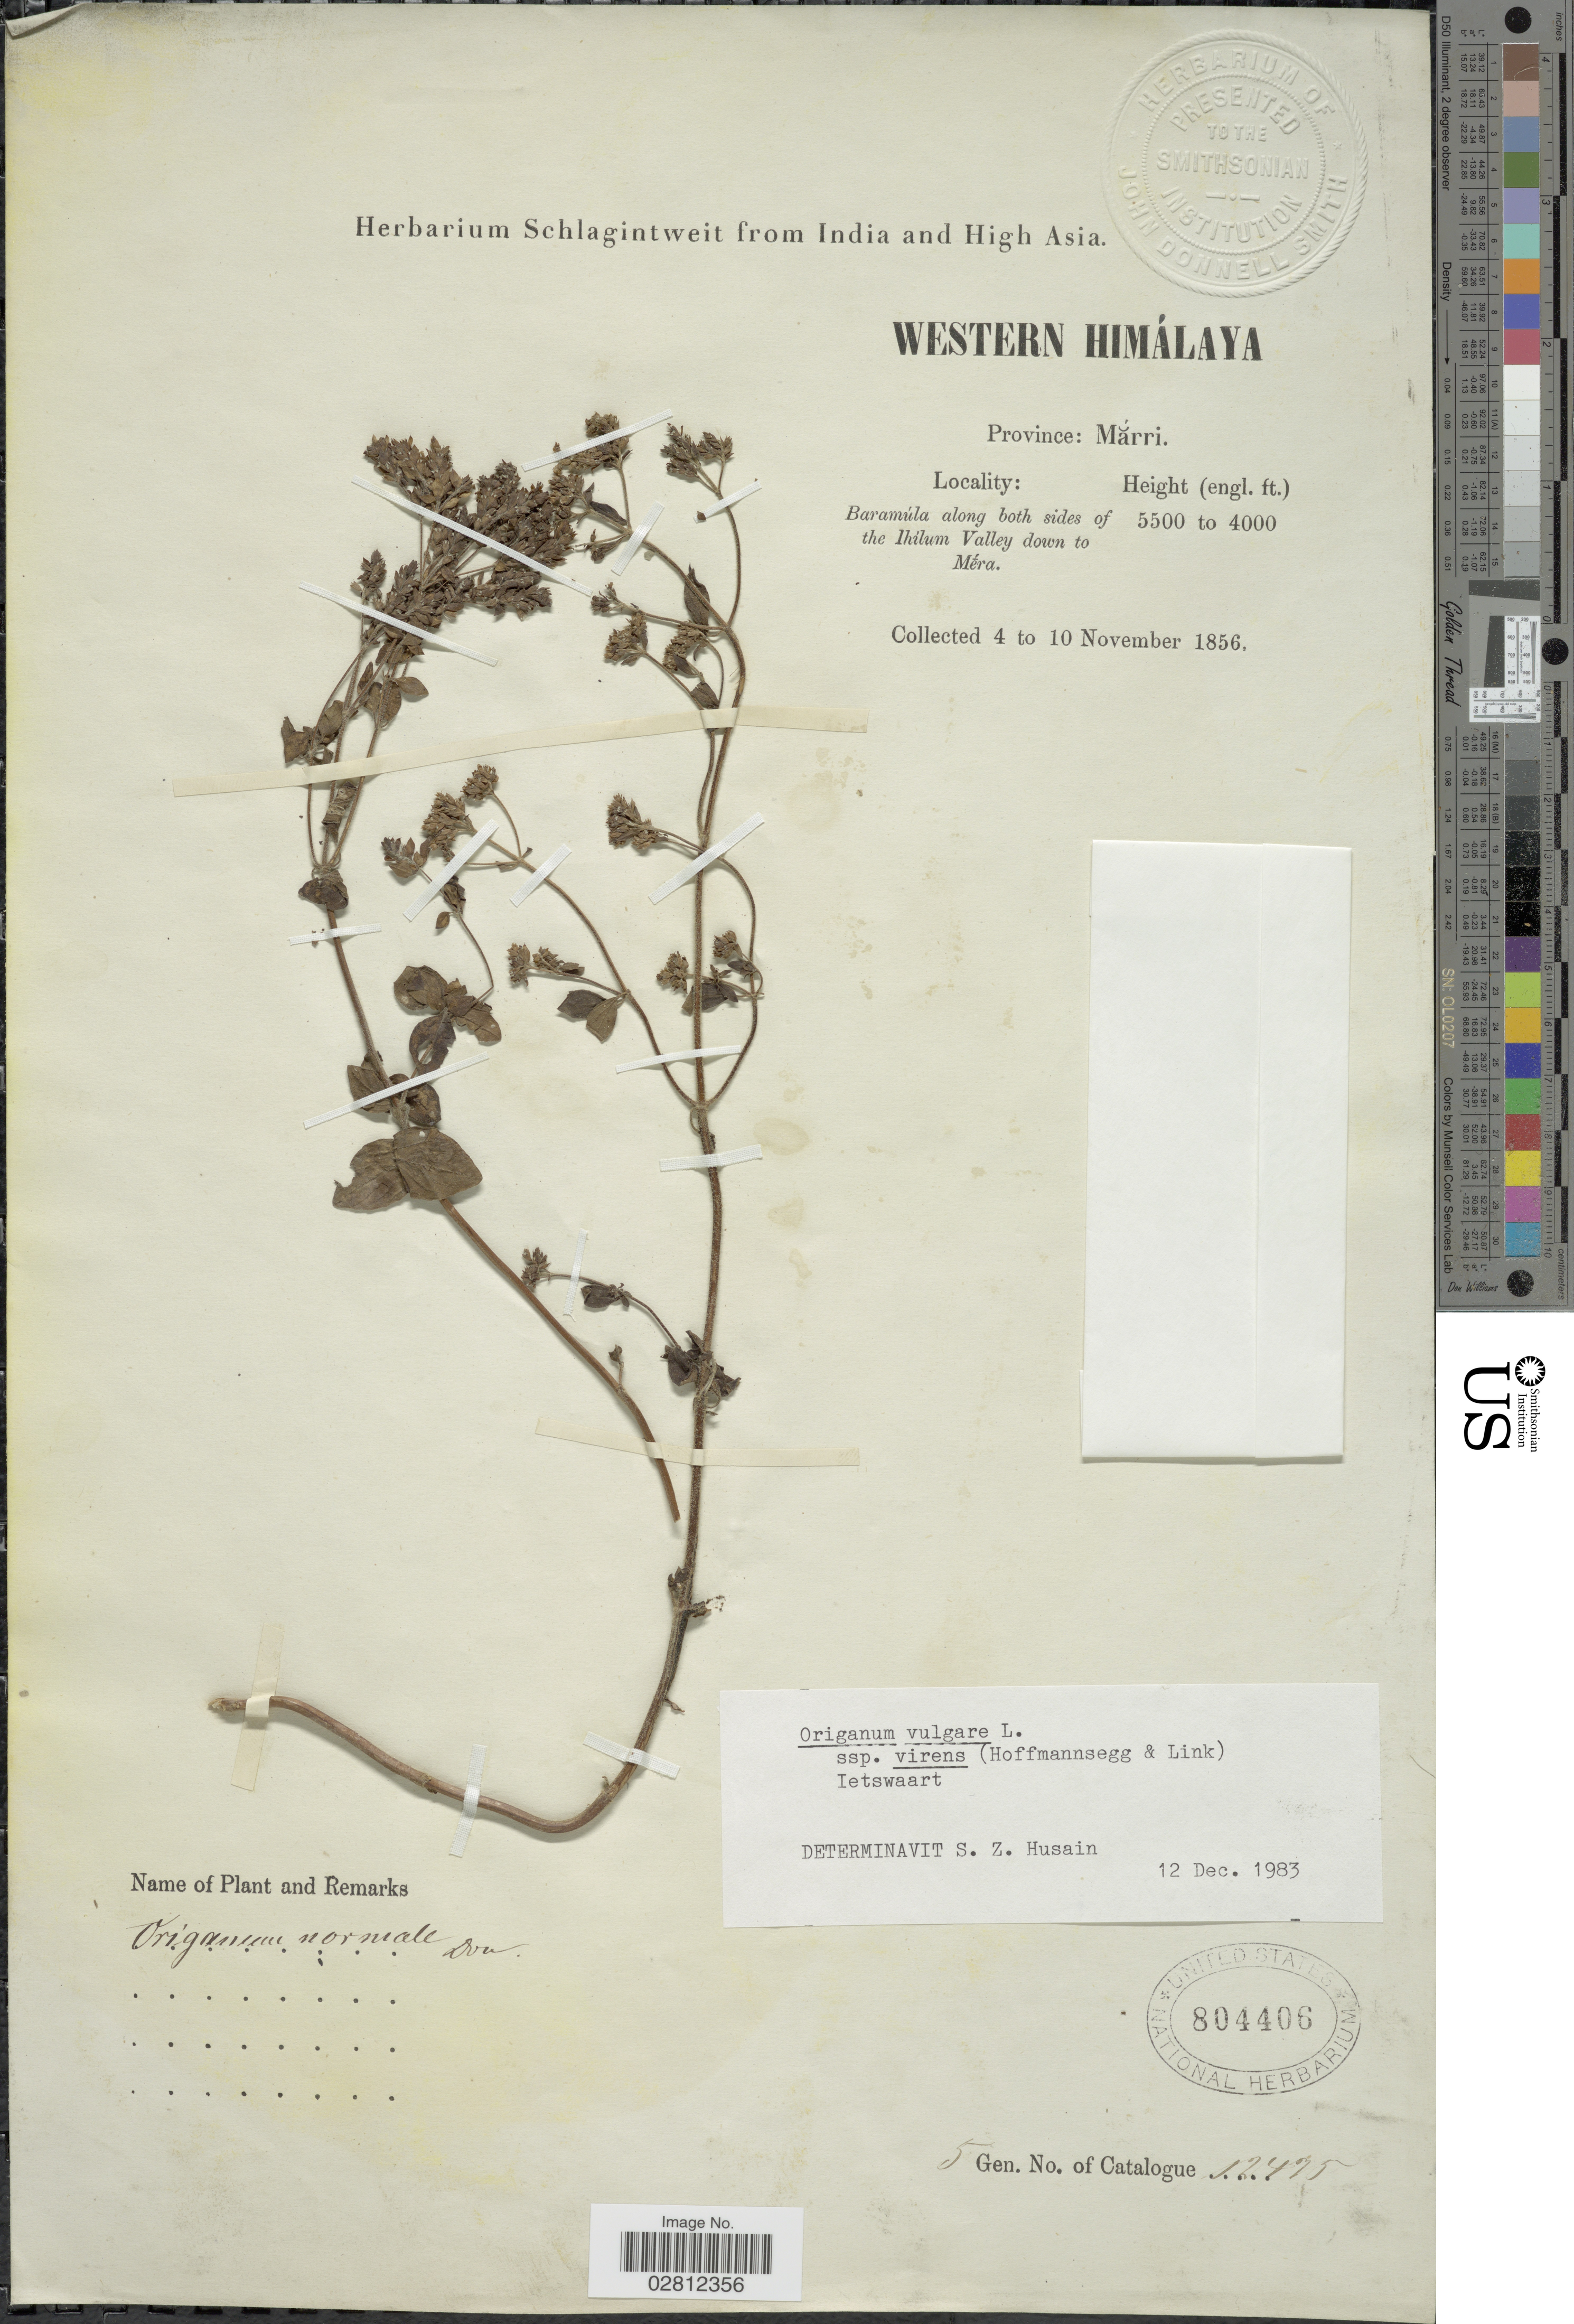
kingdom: Plantae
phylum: Tracheophyta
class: Magnoliopsida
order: Lamiales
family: Lamiaceae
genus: Origanum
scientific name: Origanum vulgare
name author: L.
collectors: ex herb. Schlagintweit from India and High Asia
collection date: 1856-11-04/1856-11-10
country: Pakistan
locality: Western Himalaya, Province Marri, Baramúla along both sides of the Ihilum Valley down to Méra.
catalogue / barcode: US 804406